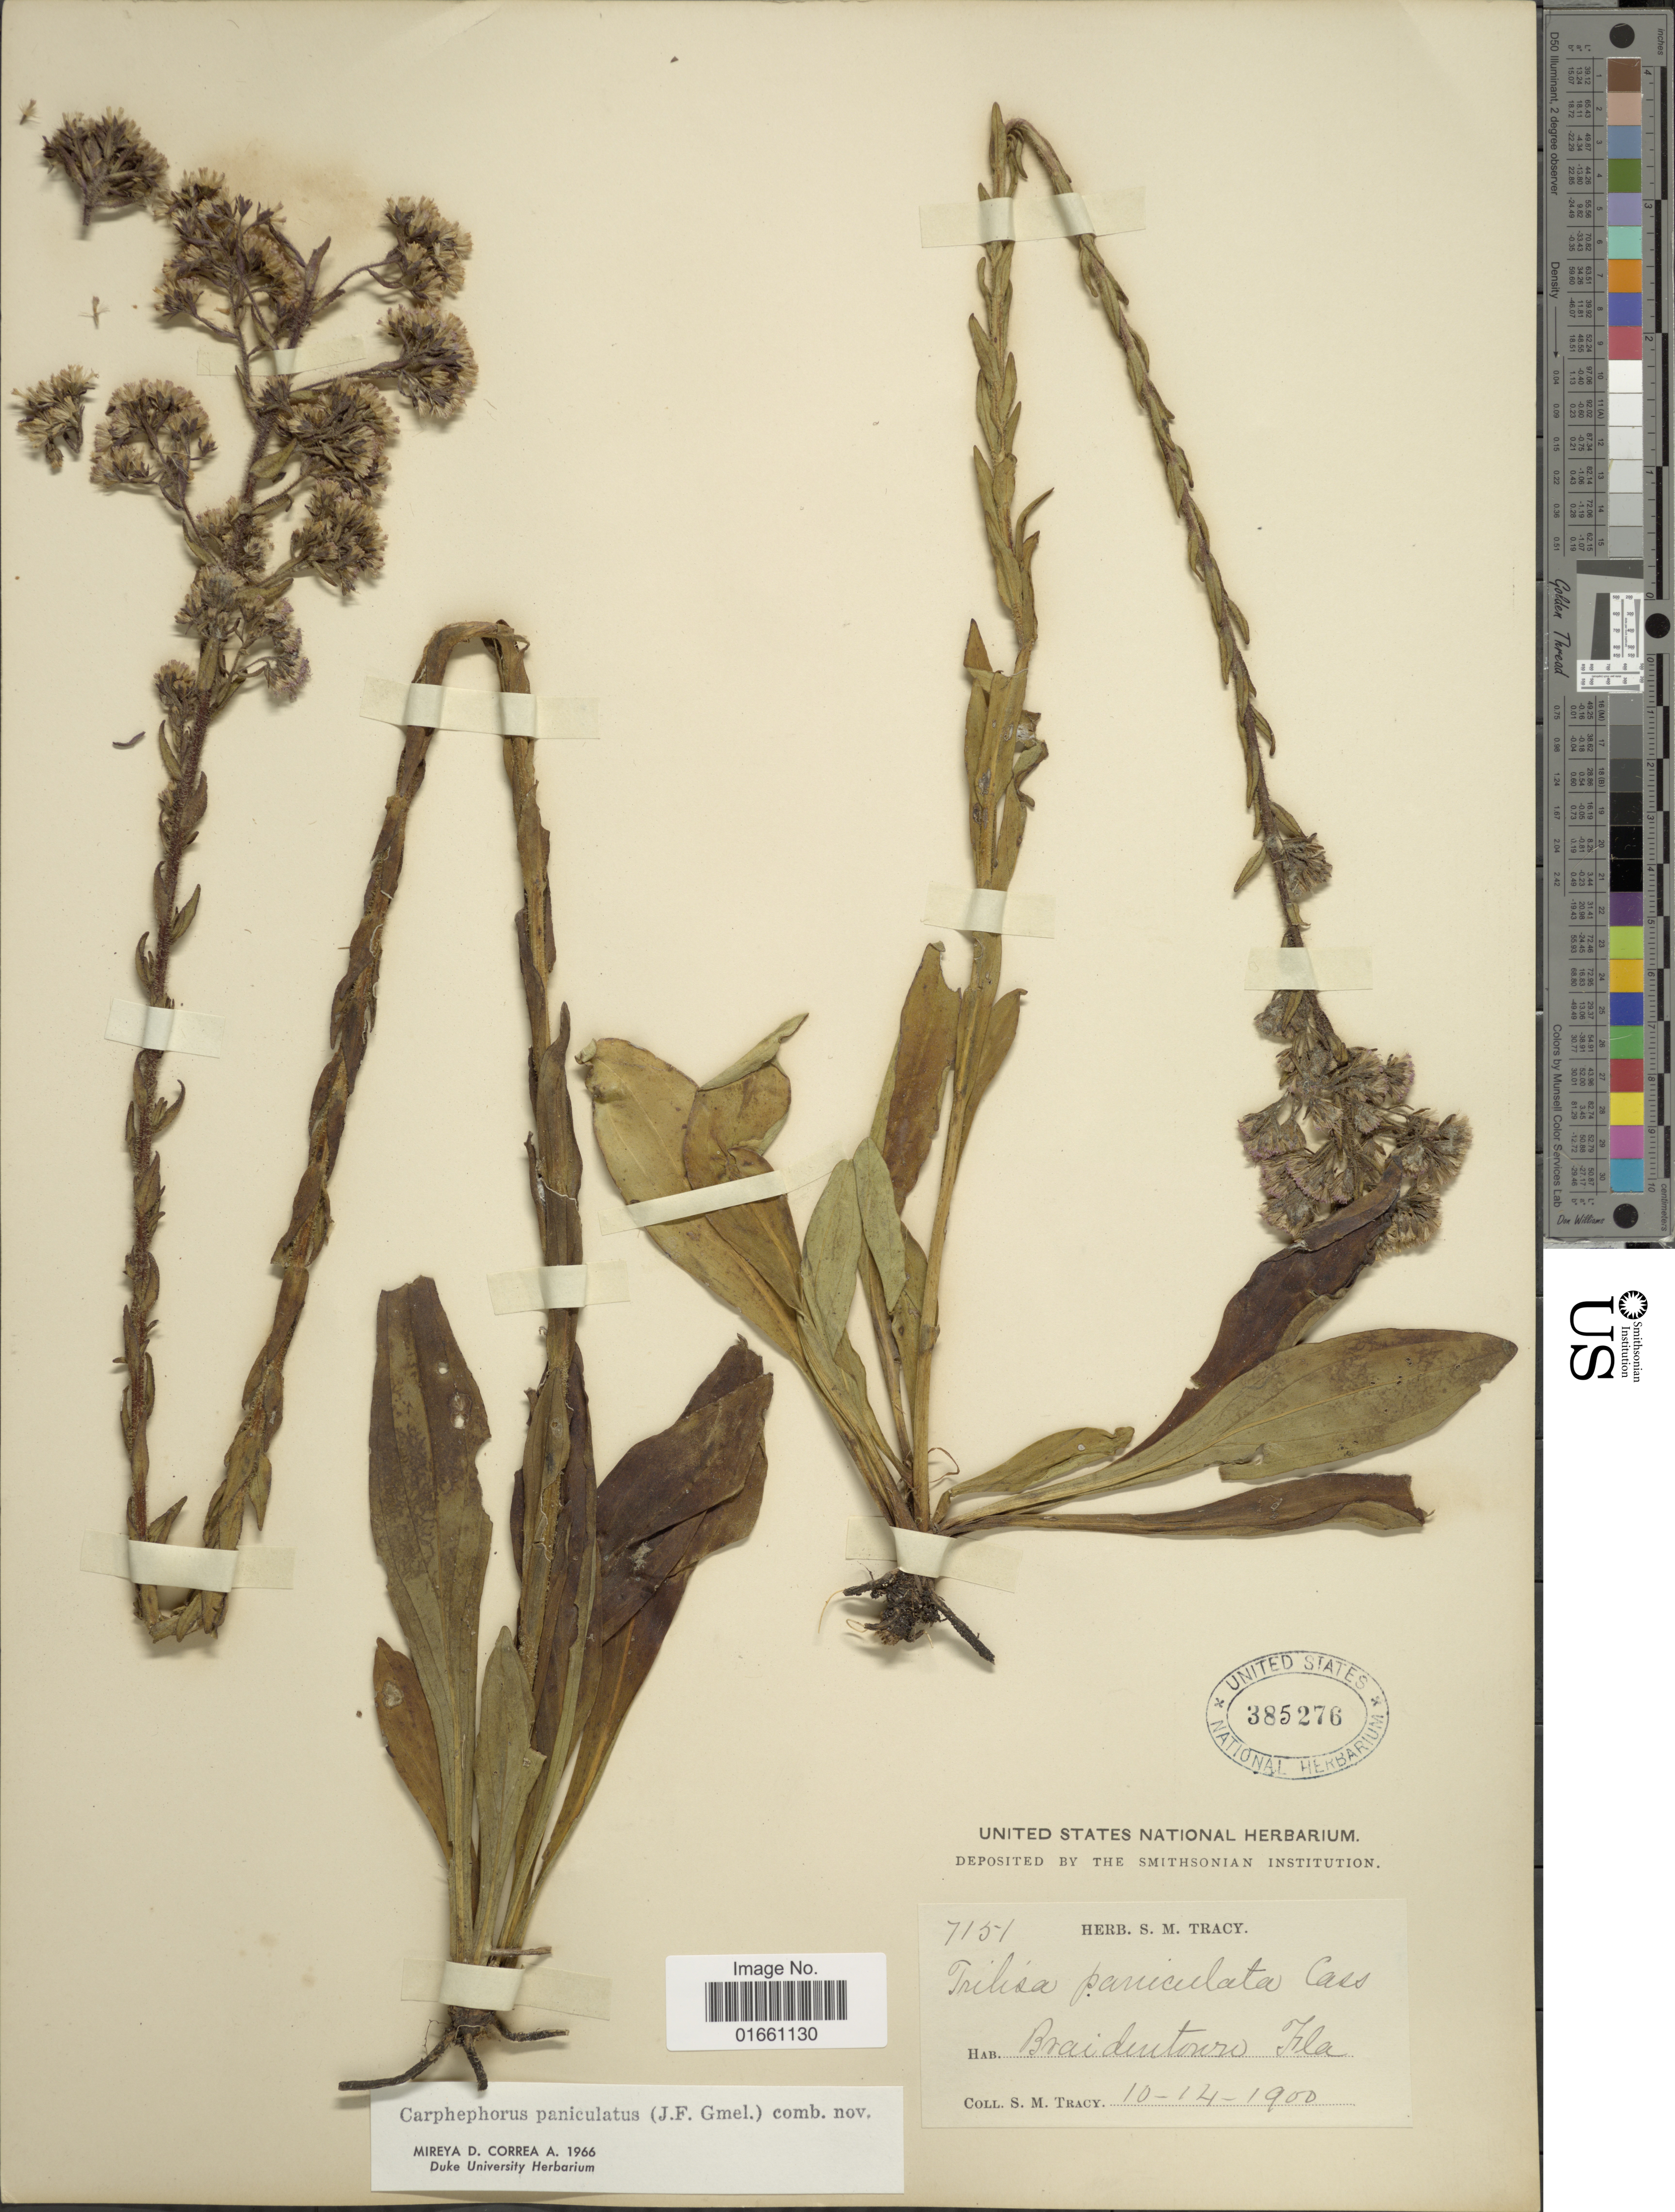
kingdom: Plantae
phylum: Tracheophyta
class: Magnoliopsida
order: Asterales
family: Asteraceae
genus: Trilisa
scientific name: Trilisa paniculata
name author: (J.F. Gmel.) Cass.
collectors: S. M. Tracy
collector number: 7151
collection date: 1900-10-14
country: United States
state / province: Florida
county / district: Manatee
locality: Braidentown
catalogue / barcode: US 385276